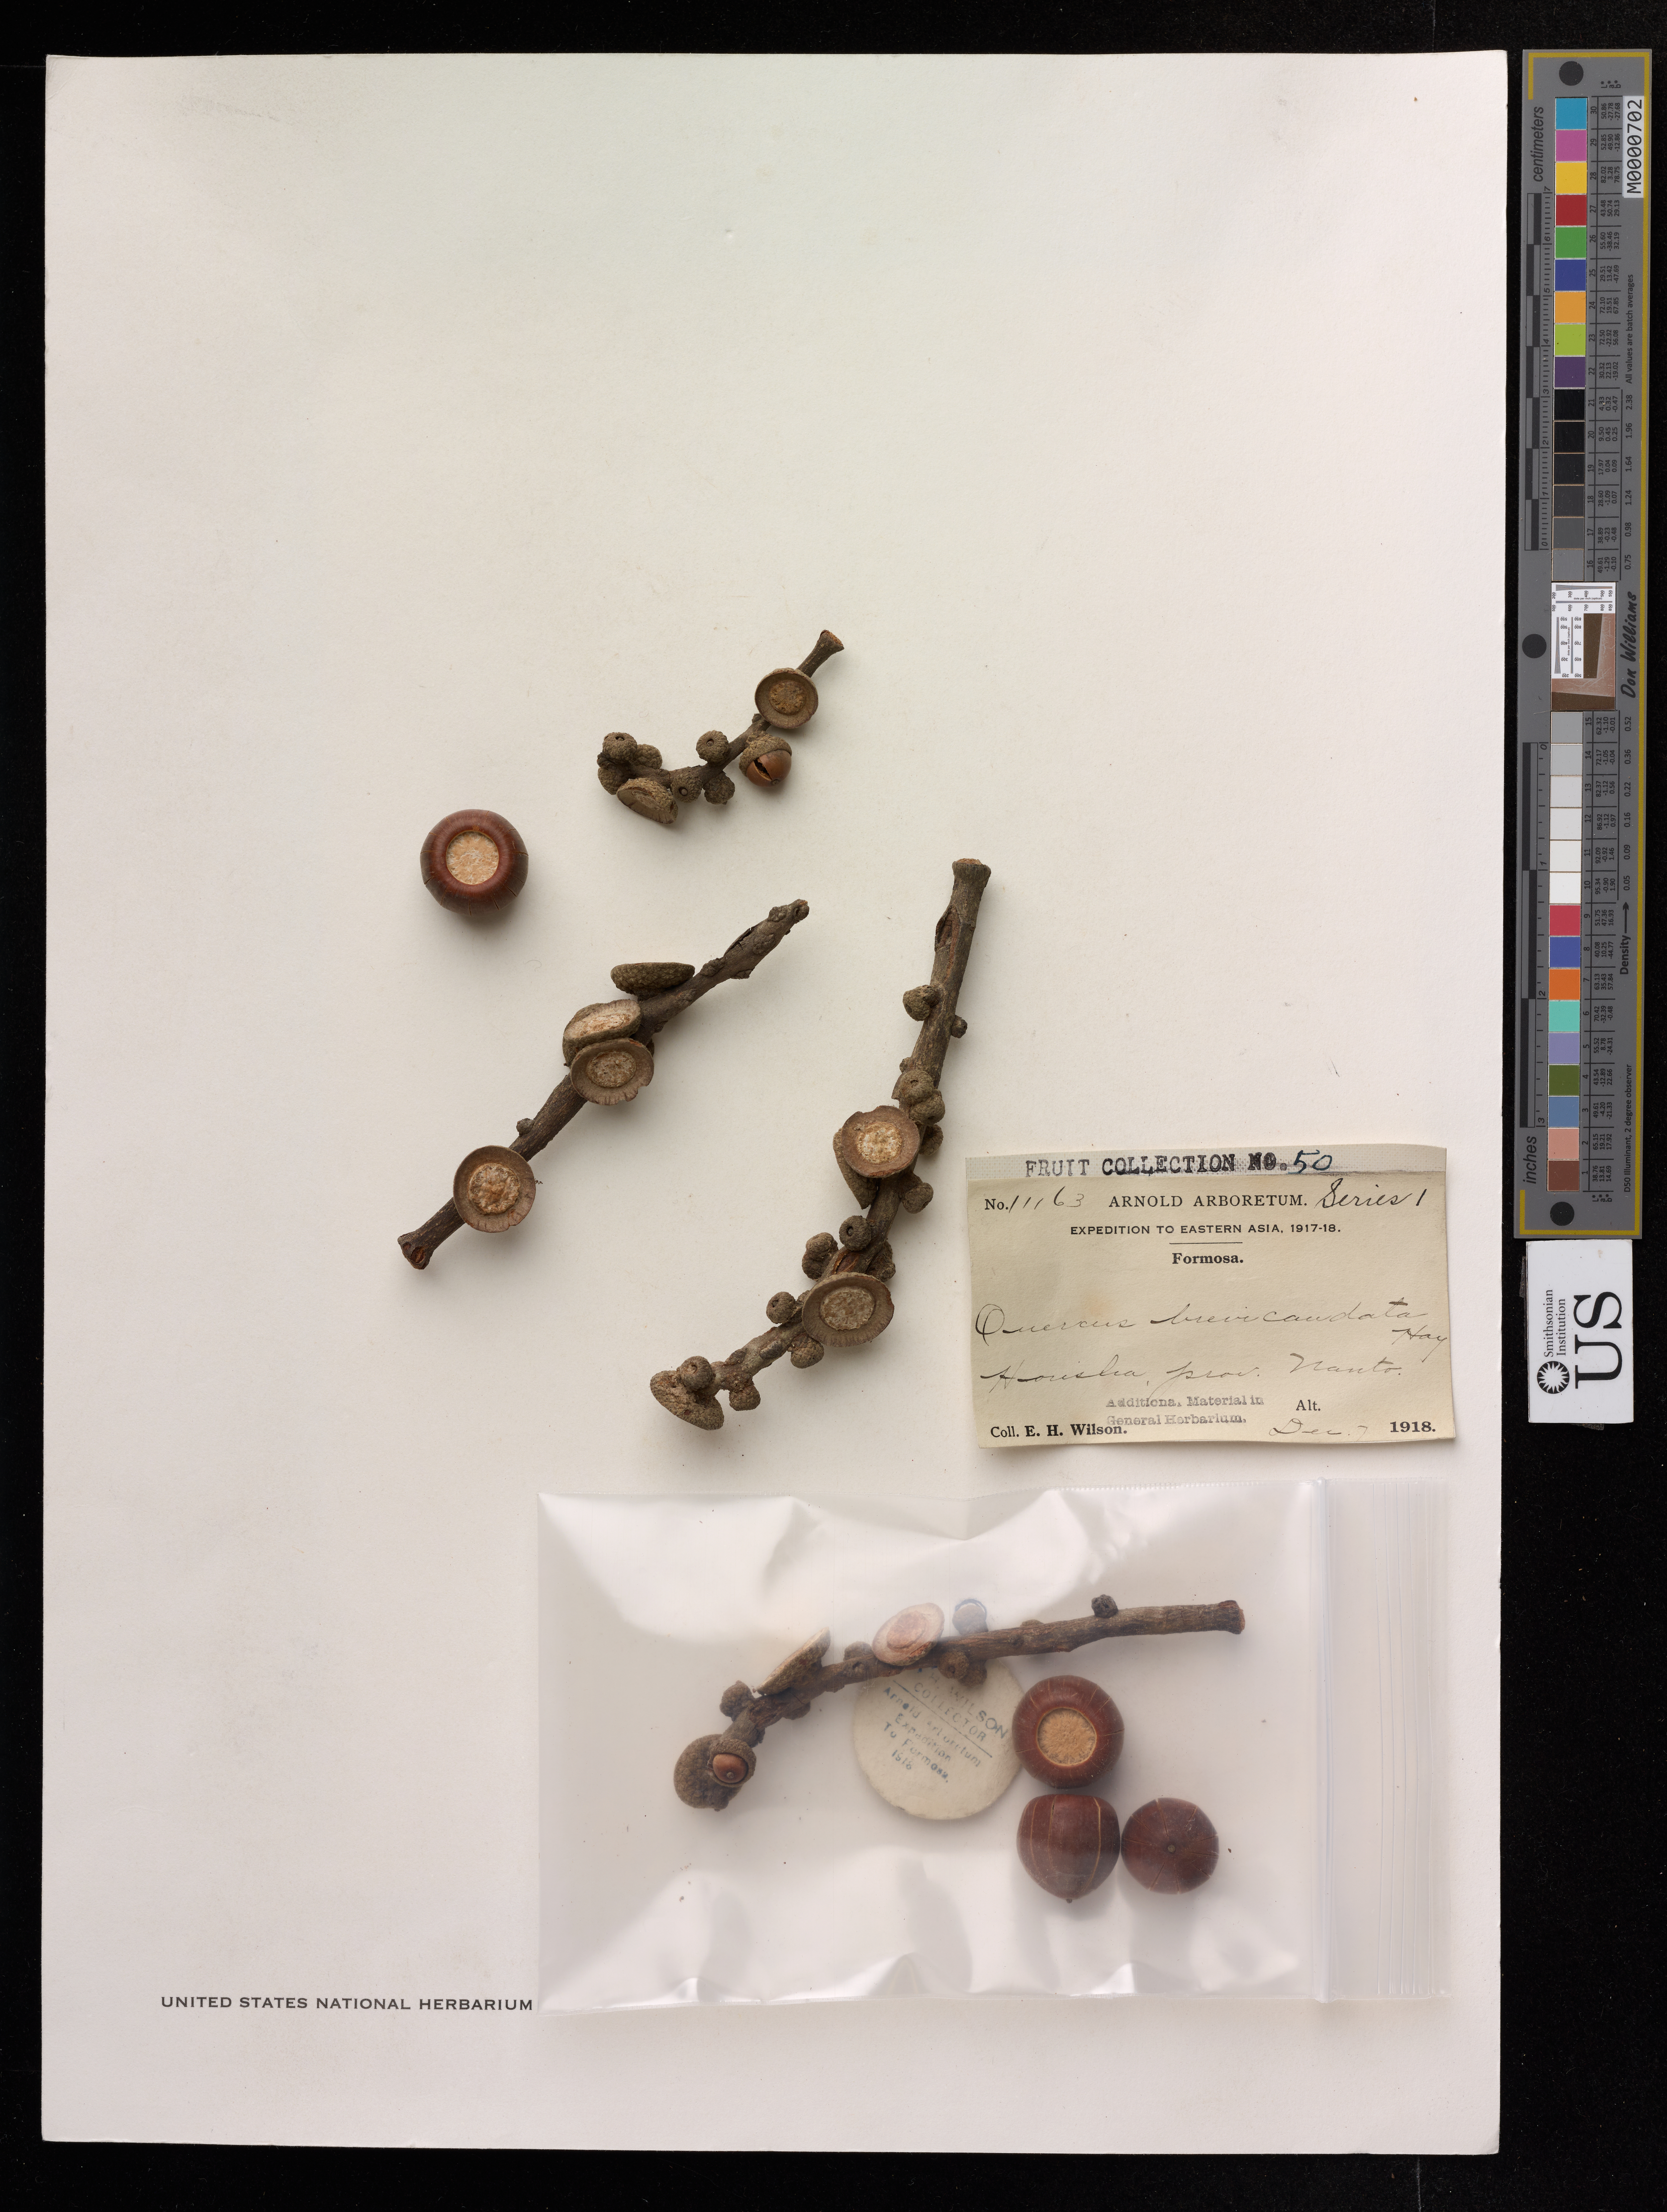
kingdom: Plantae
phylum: Tracheophyta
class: Magnoliopsida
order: Fagales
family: Fagaceae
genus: Lithocarpus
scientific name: Lithocarpus brevicaudatus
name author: (Skan) Hayata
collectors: E. Wilson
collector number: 11163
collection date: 1918-12-07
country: Taiwan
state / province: Nantou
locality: Eastern Asia. Formosa. Lake Candidius, prov. Nanto.